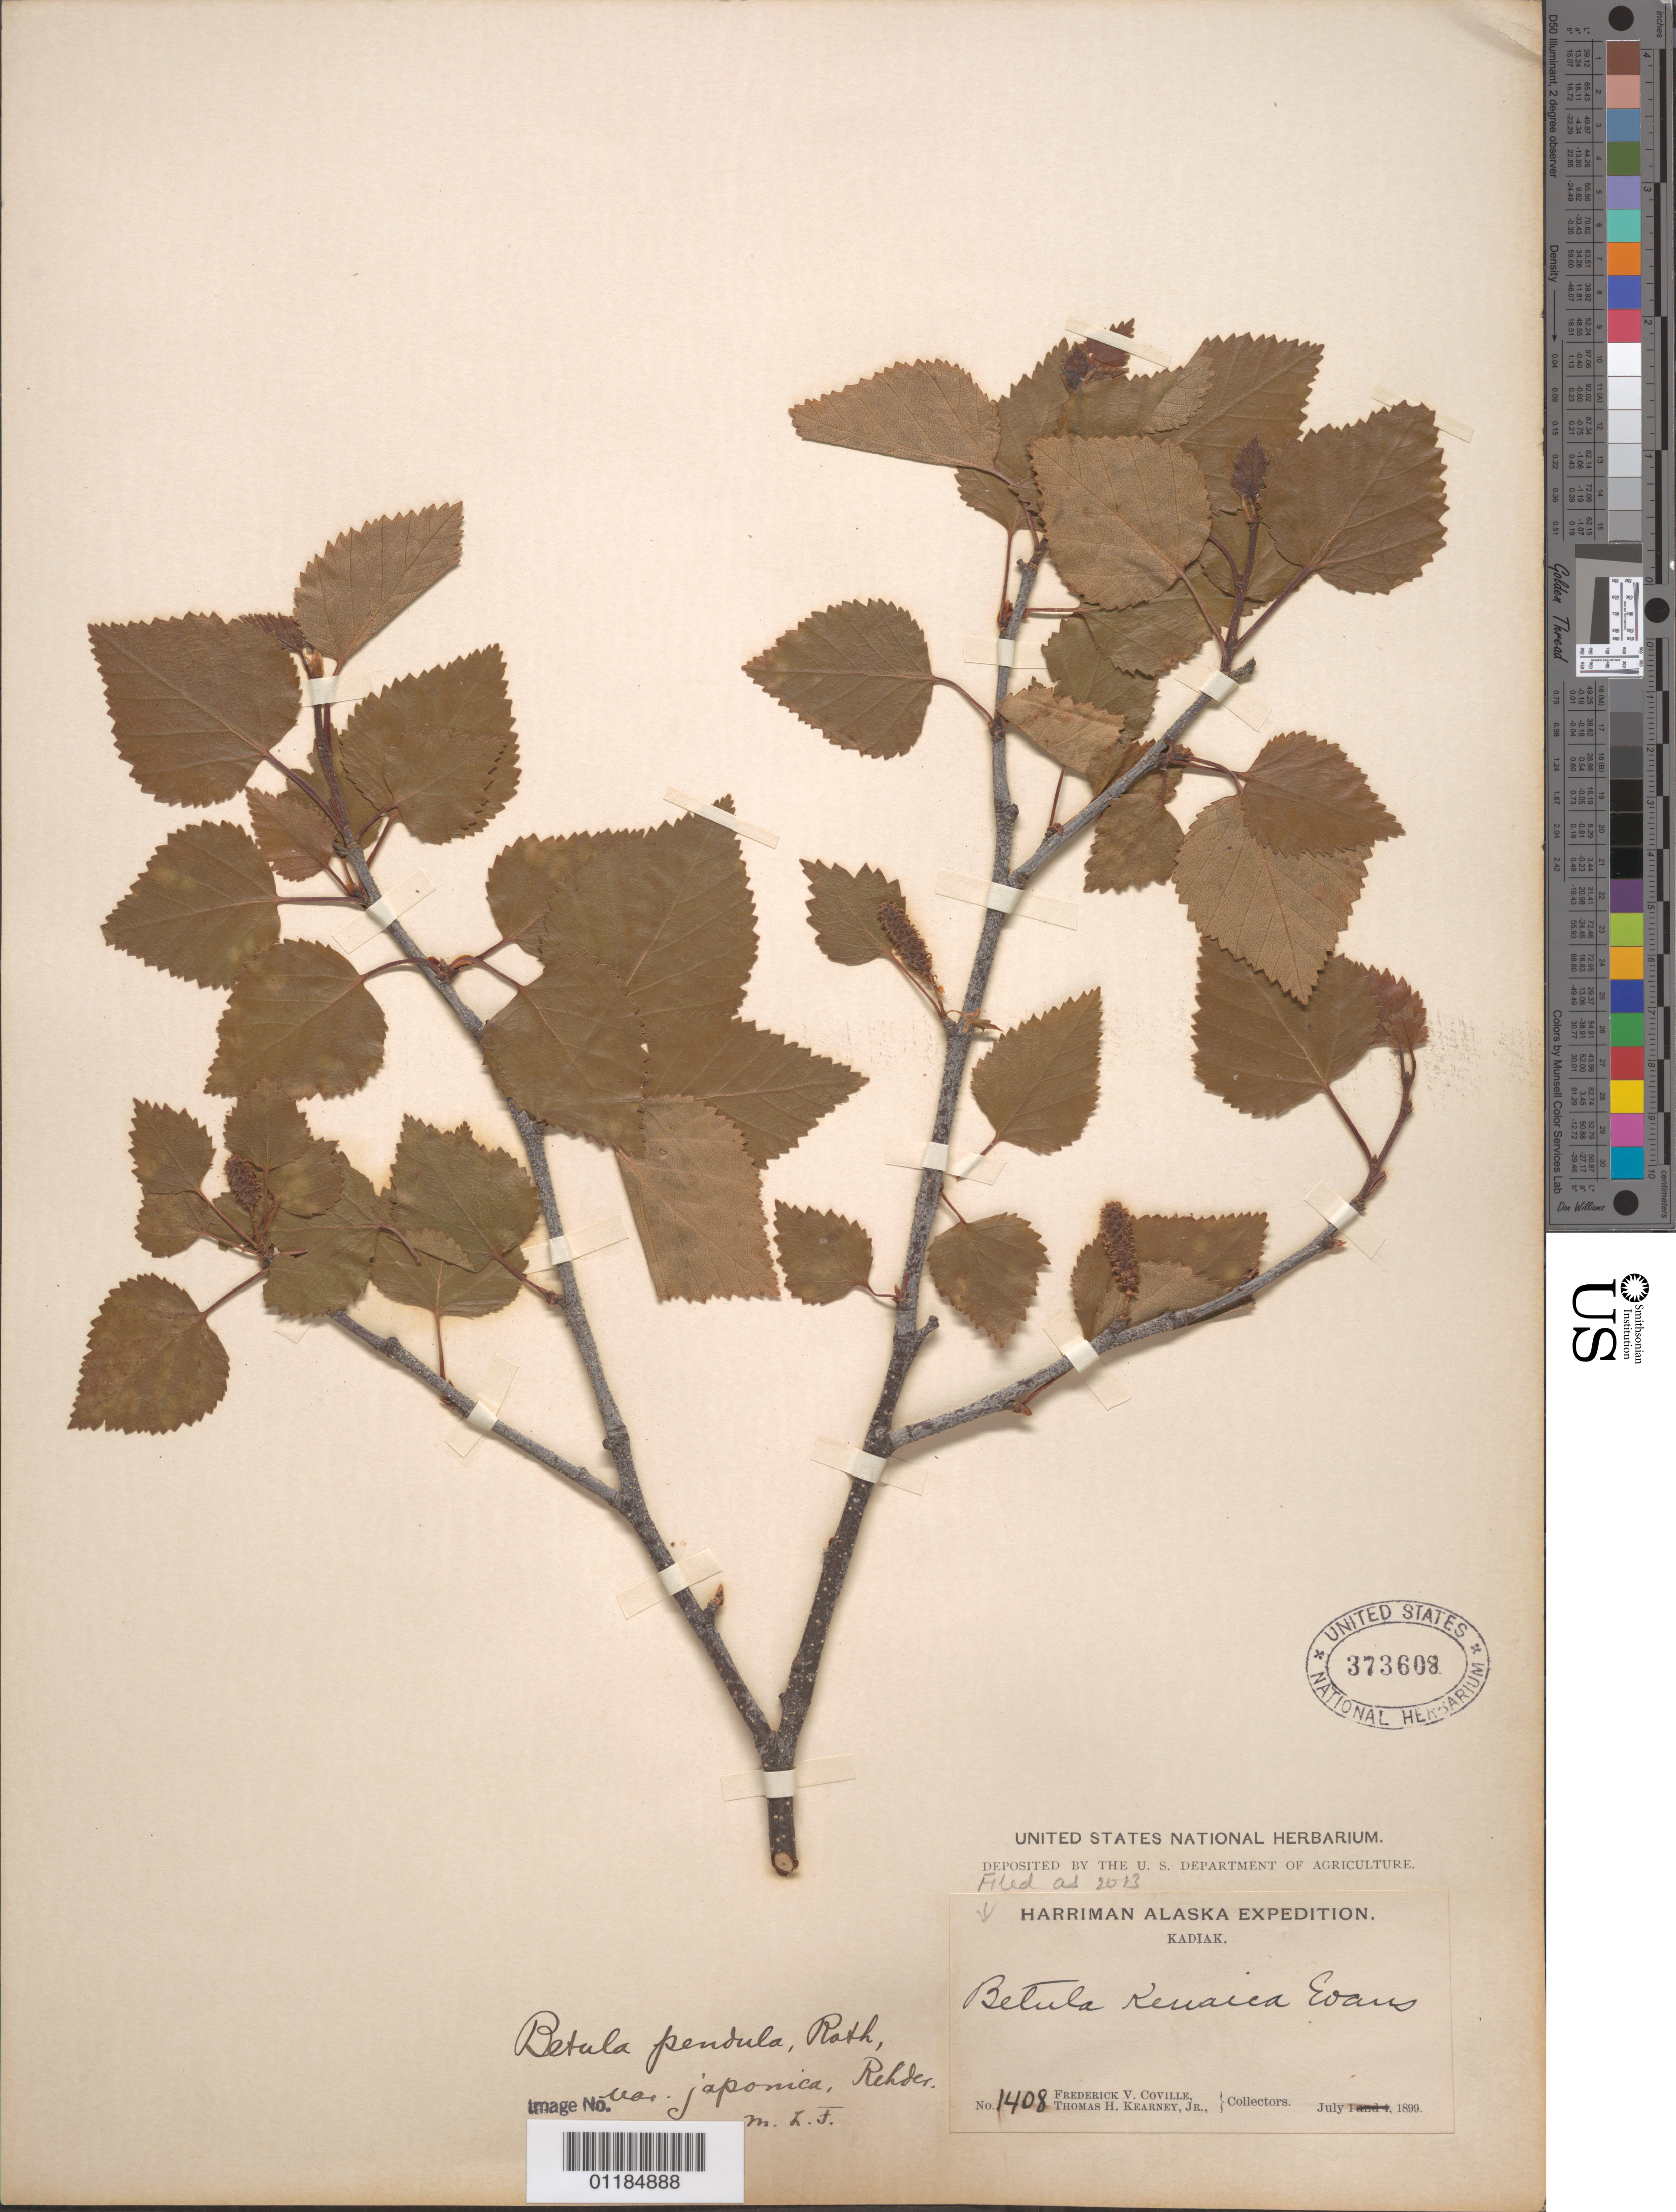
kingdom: Plantae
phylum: Tracheophyta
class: Magnoliopsida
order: Fagales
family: Betulaceae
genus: Betula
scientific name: Betula kenaica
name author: W.H. Evans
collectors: F. V. Coville & T. H. Kearney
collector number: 1408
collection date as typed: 01 Jul 1899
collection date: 1899-07-01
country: United States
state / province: Alaska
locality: Kadiak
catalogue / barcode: US 373608